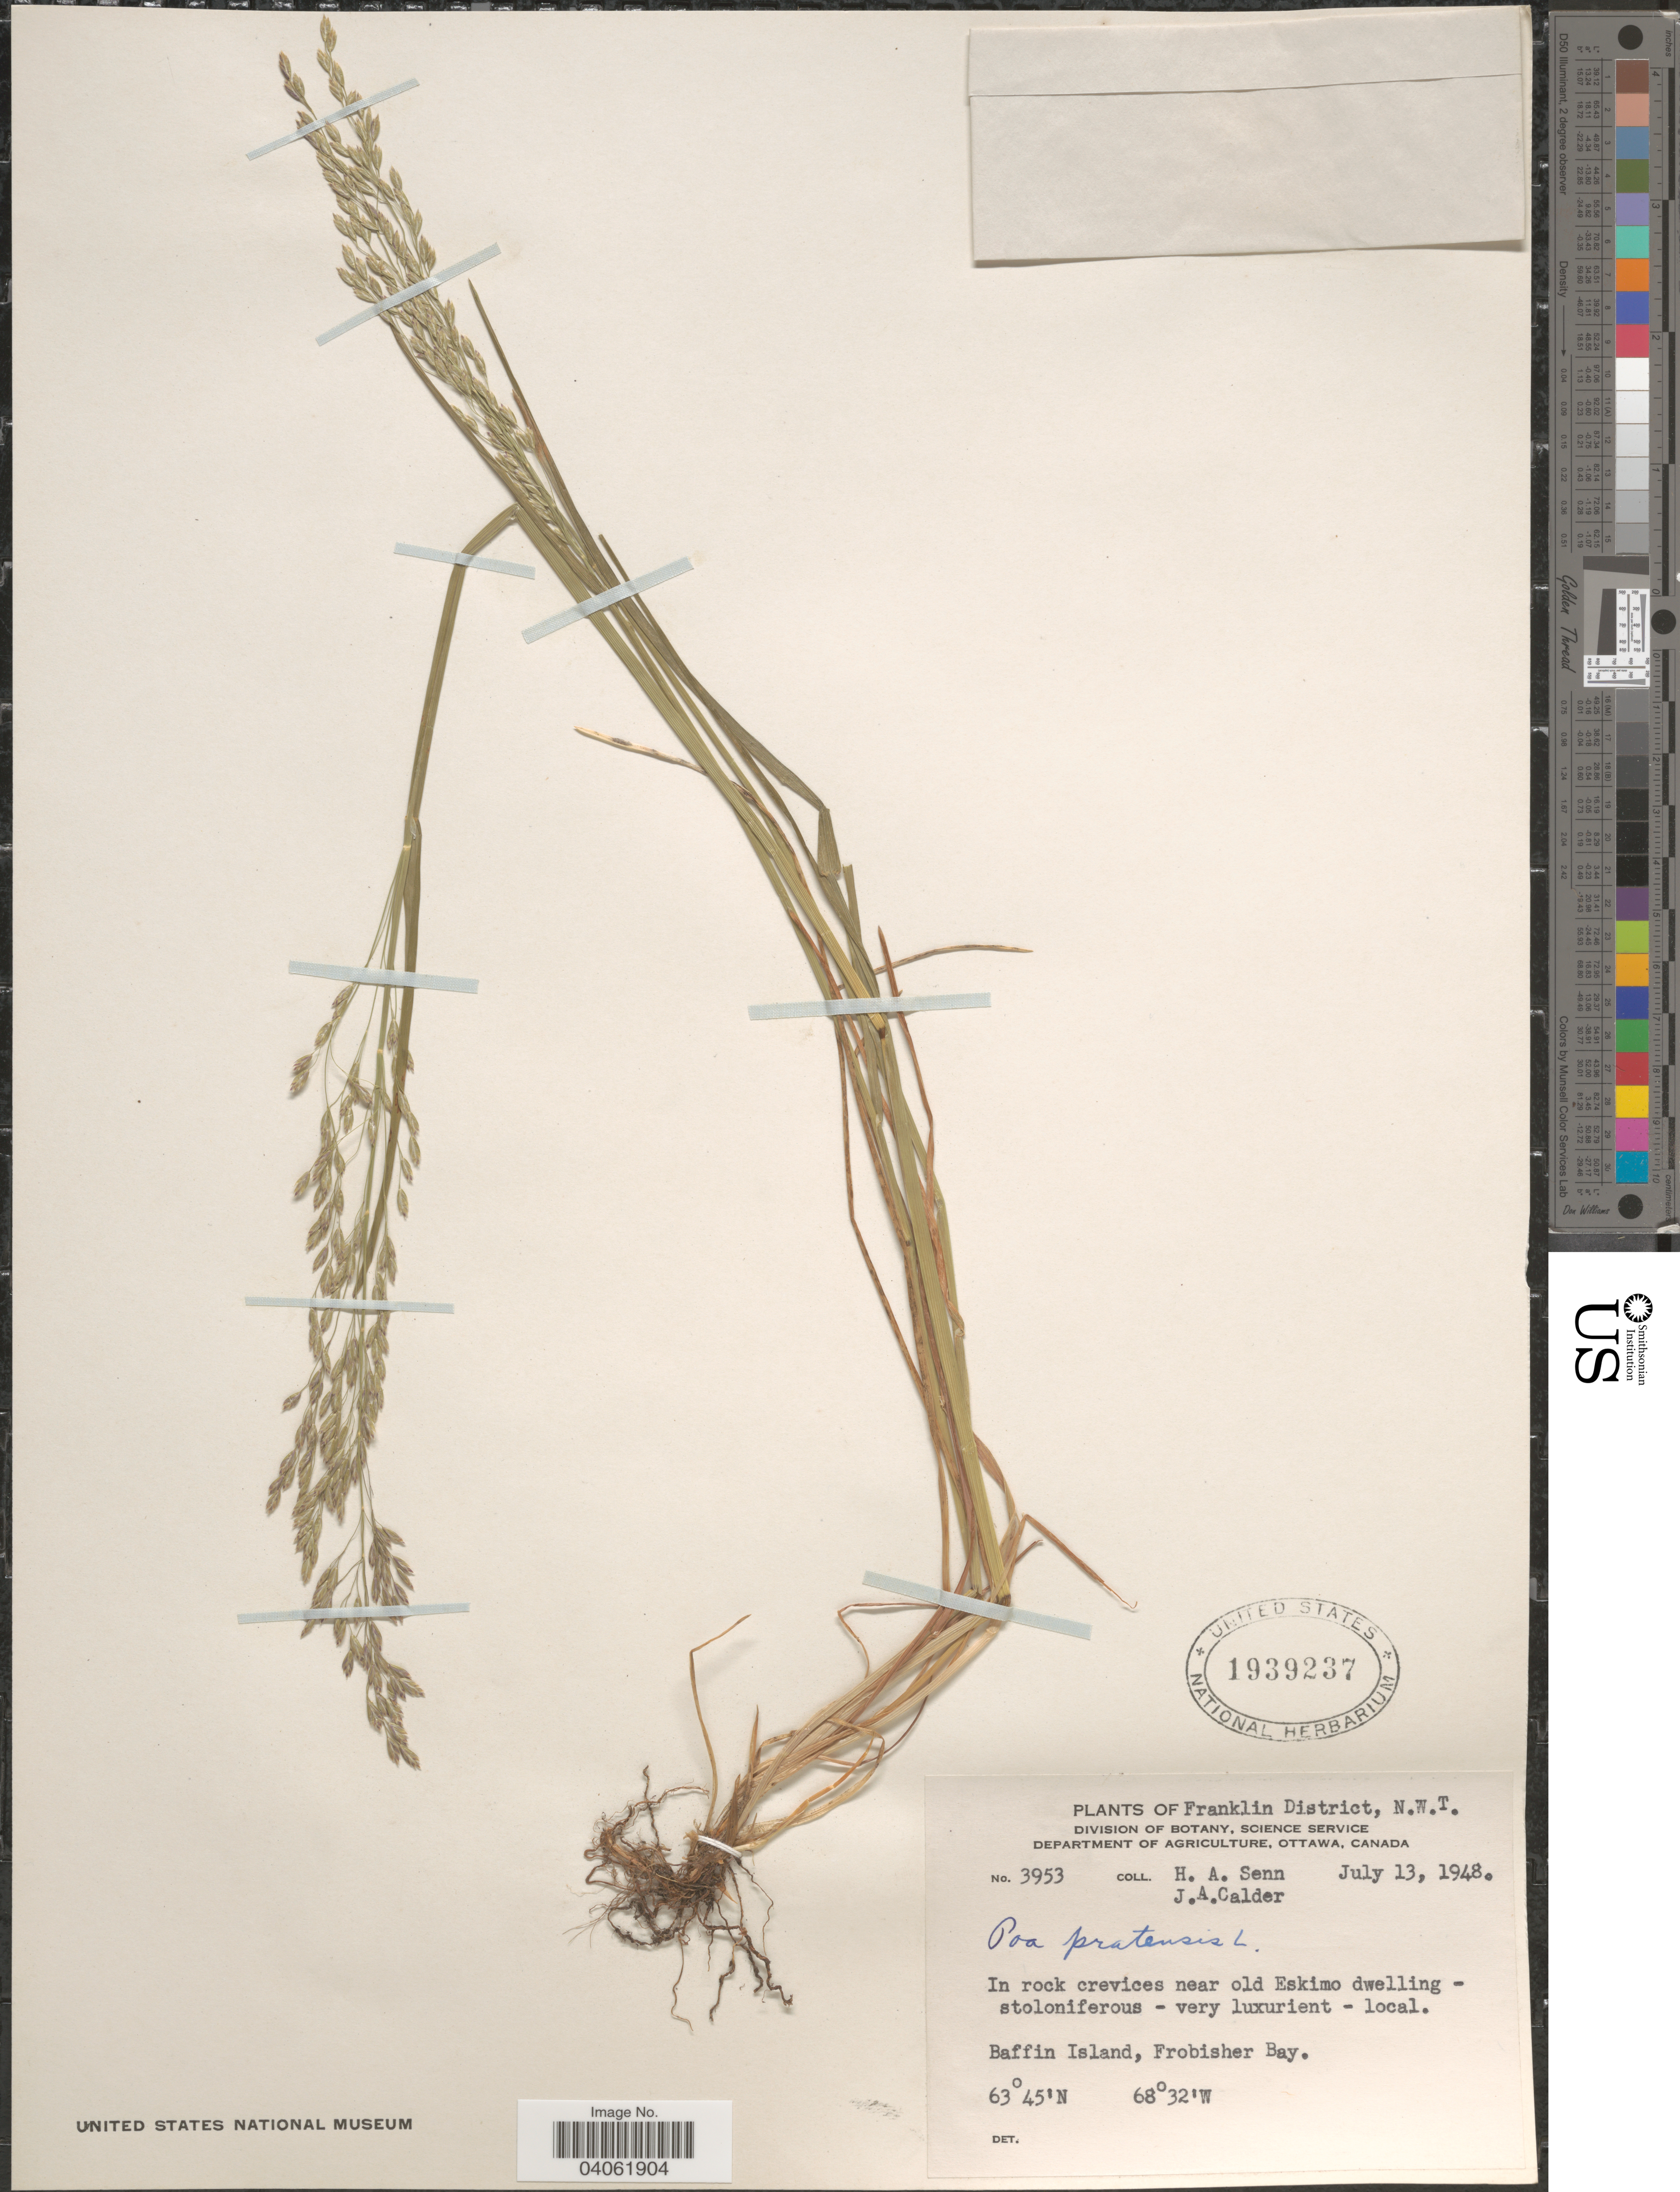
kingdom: Plantae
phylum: Tracheophyta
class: Liliopsida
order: Poales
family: Poaceae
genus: Poa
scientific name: Poa pratensis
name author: L.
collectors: H. Senn & J. A. Calder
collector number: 3953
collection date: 1948-07-13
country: Canada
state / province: Northwest Territories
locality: Franklin District. Near old Eskimo dwelling. Baffin Island, Frobisher Bay.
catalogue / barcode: US 1939237